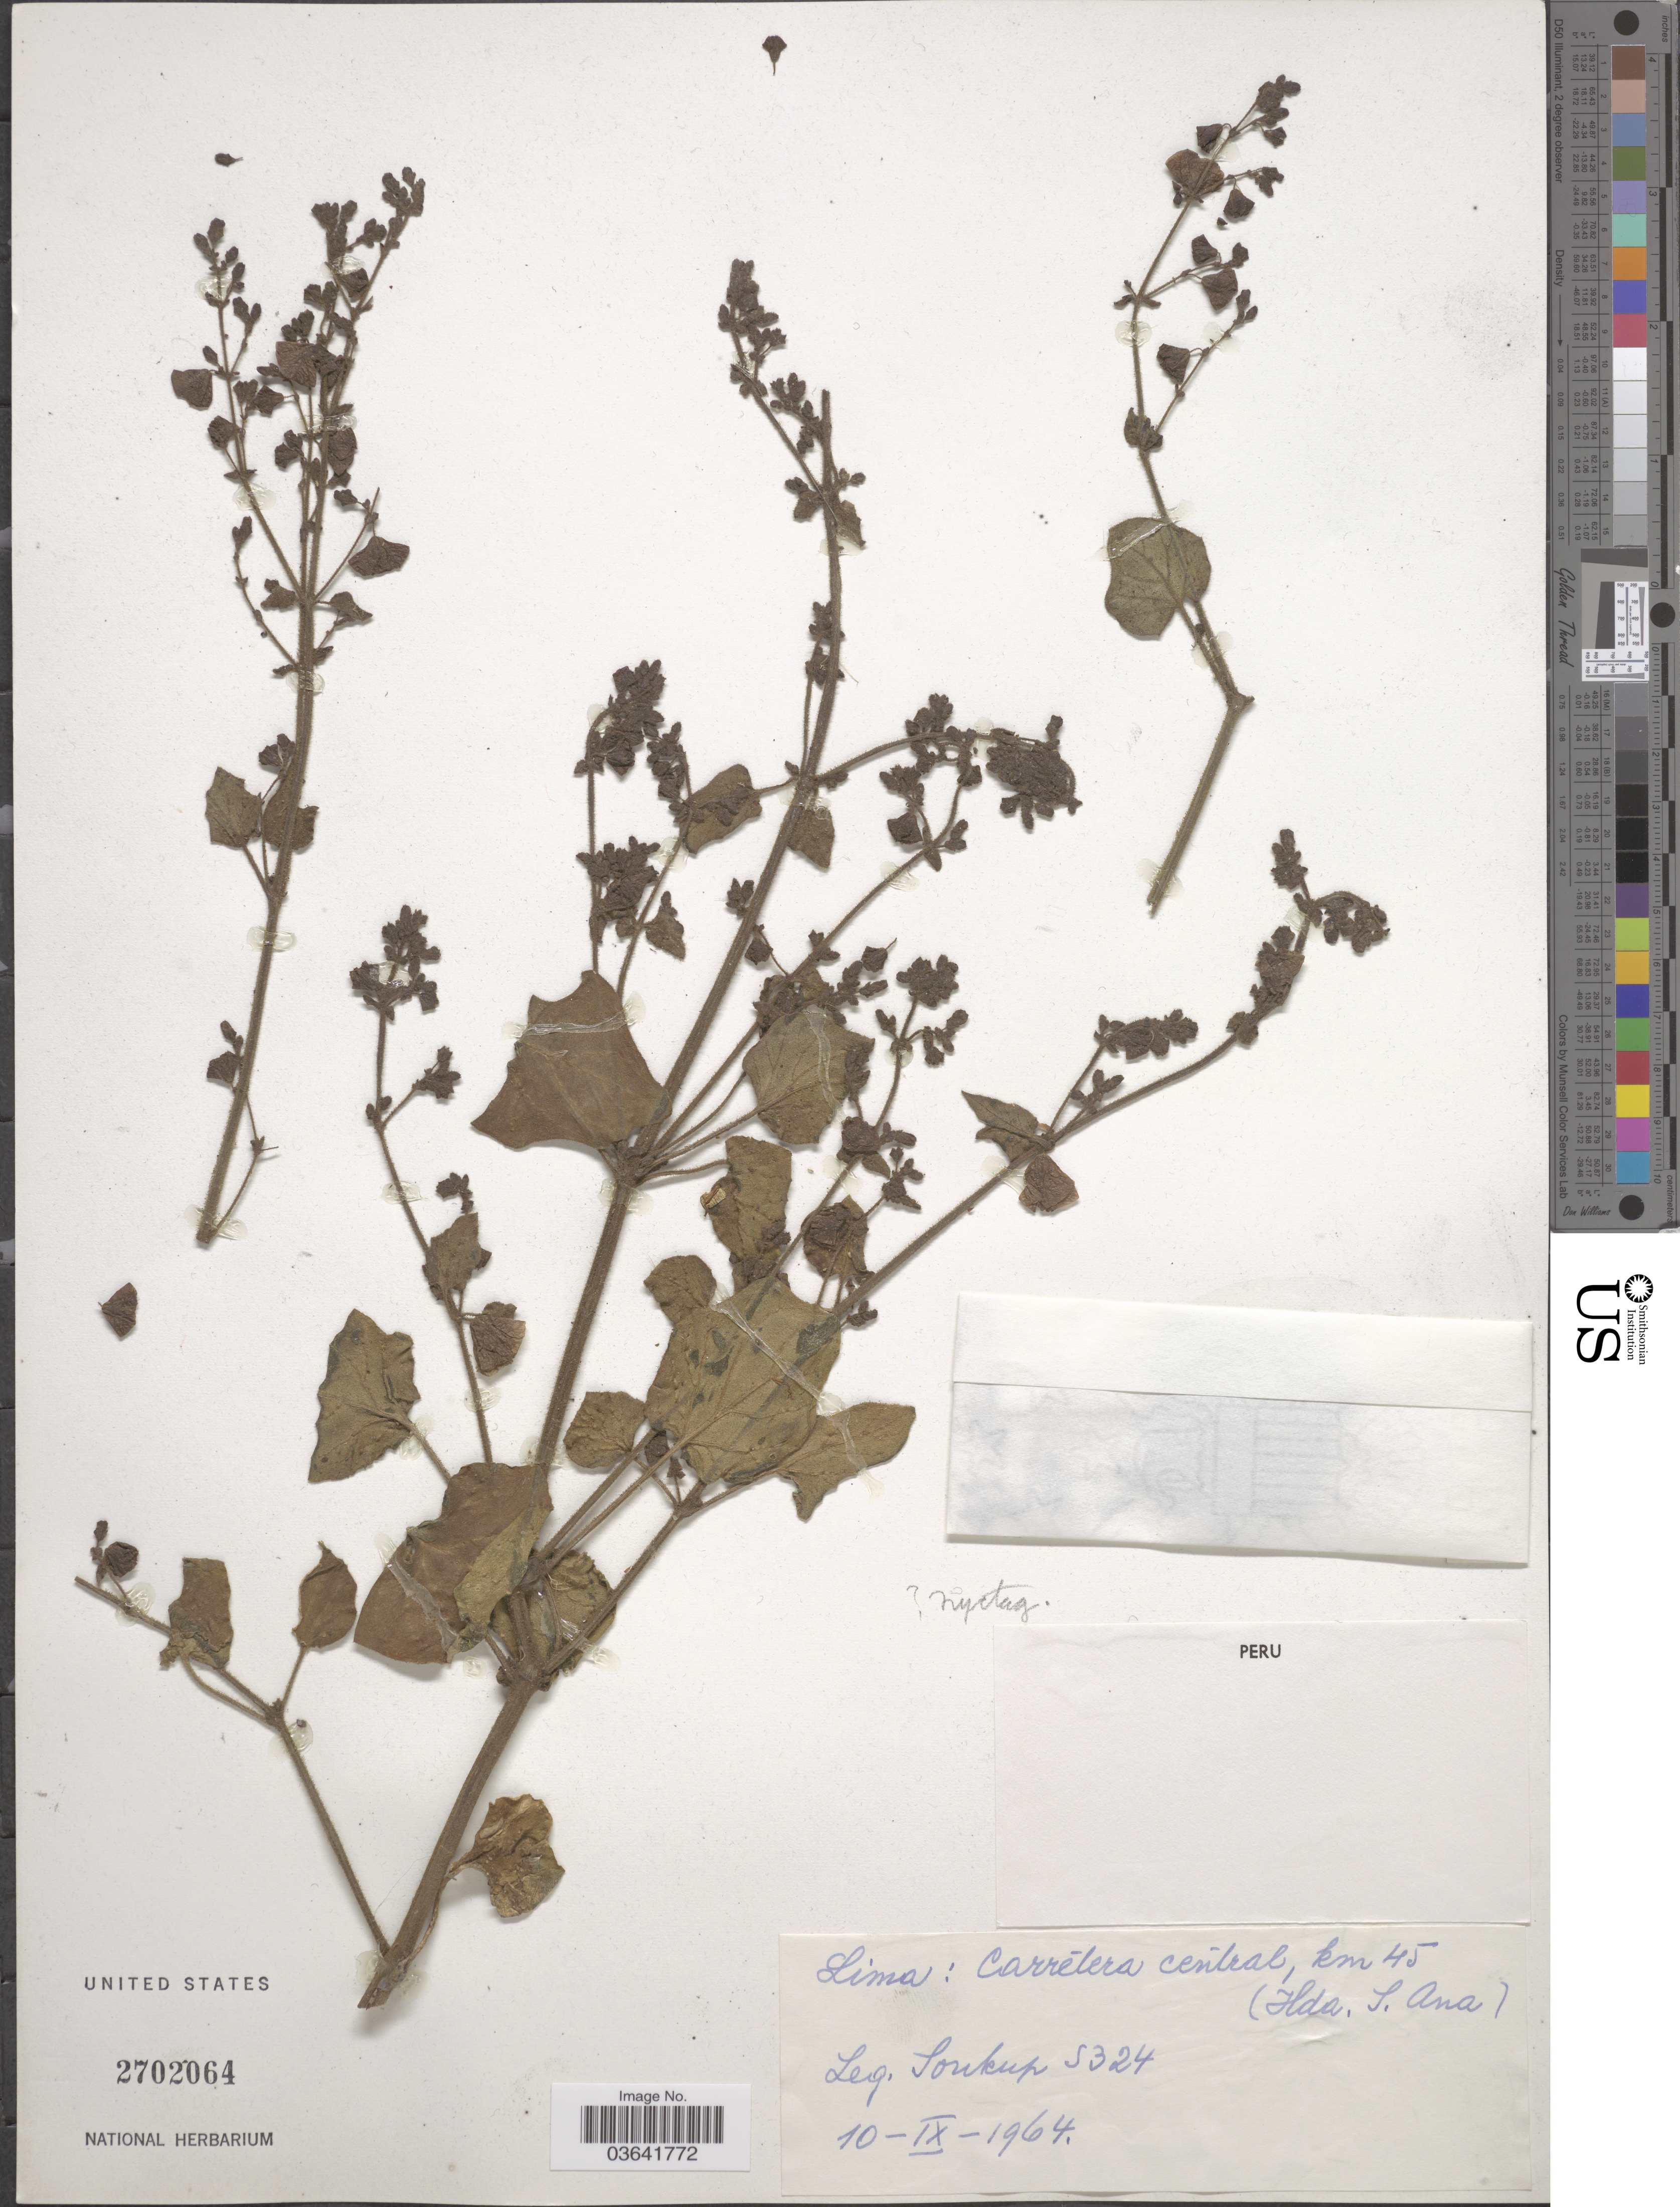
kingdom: Plantae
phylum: Tracheophyta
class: Magnoliopsida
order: Caryophyllales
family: Nyctaginaceae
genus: Mirabilis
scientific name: Mirabilis sp.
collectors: -- Soukup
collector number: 5324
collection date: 1964-09-10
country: Peru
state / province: Lima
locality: Carretera central, km 45 (Hda. S. Ana).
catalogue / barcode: US 2702064